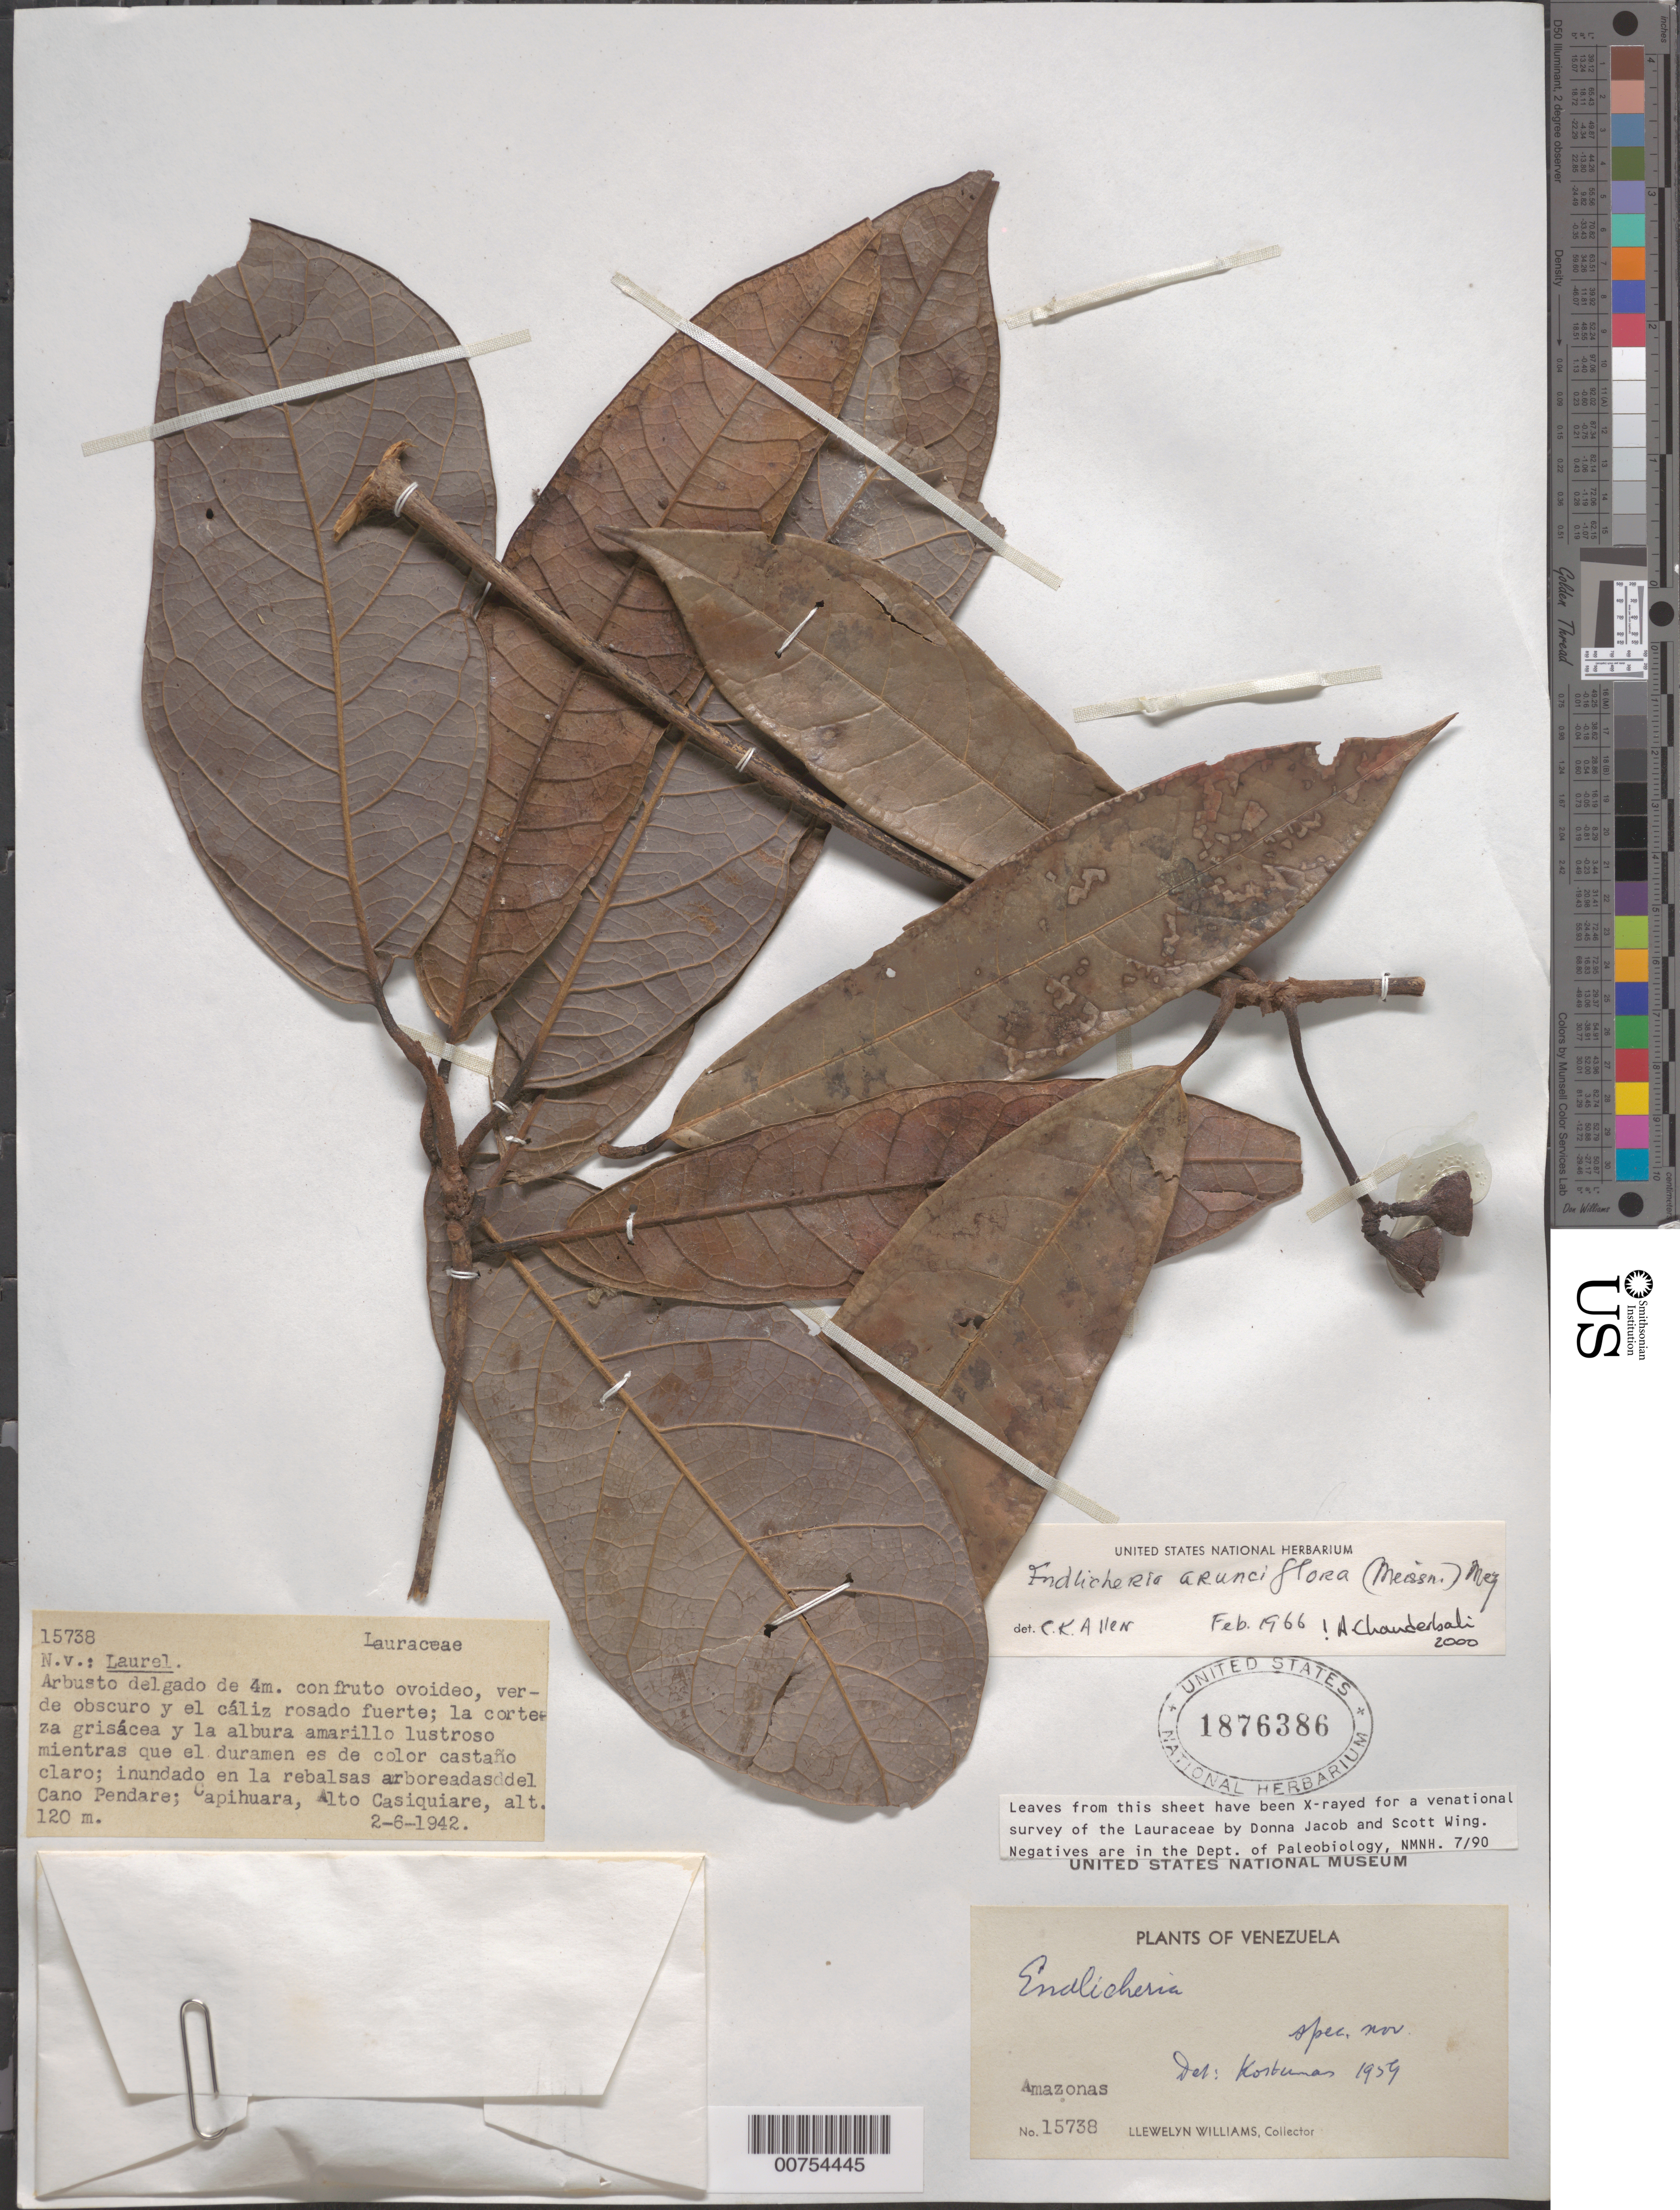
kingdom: Plantae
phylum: Tracheophyta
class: Magnoliopsida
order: Laurales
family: Lauraceae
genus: Endlicheria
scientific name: Endlicheria arunciflora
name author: (Meisn.) Mez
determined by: Chanderbali, Andre Shashi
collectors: Ll. Williams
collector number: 15738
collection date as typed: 2-Jun-42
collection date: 1942-06-02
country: Venezuela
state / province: Amazonas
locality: Capihuara, Alto Casiquiare, Caño Pendare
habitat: Inundado en las rebalsas arboreasas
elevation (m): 120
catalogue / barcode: US 1876386